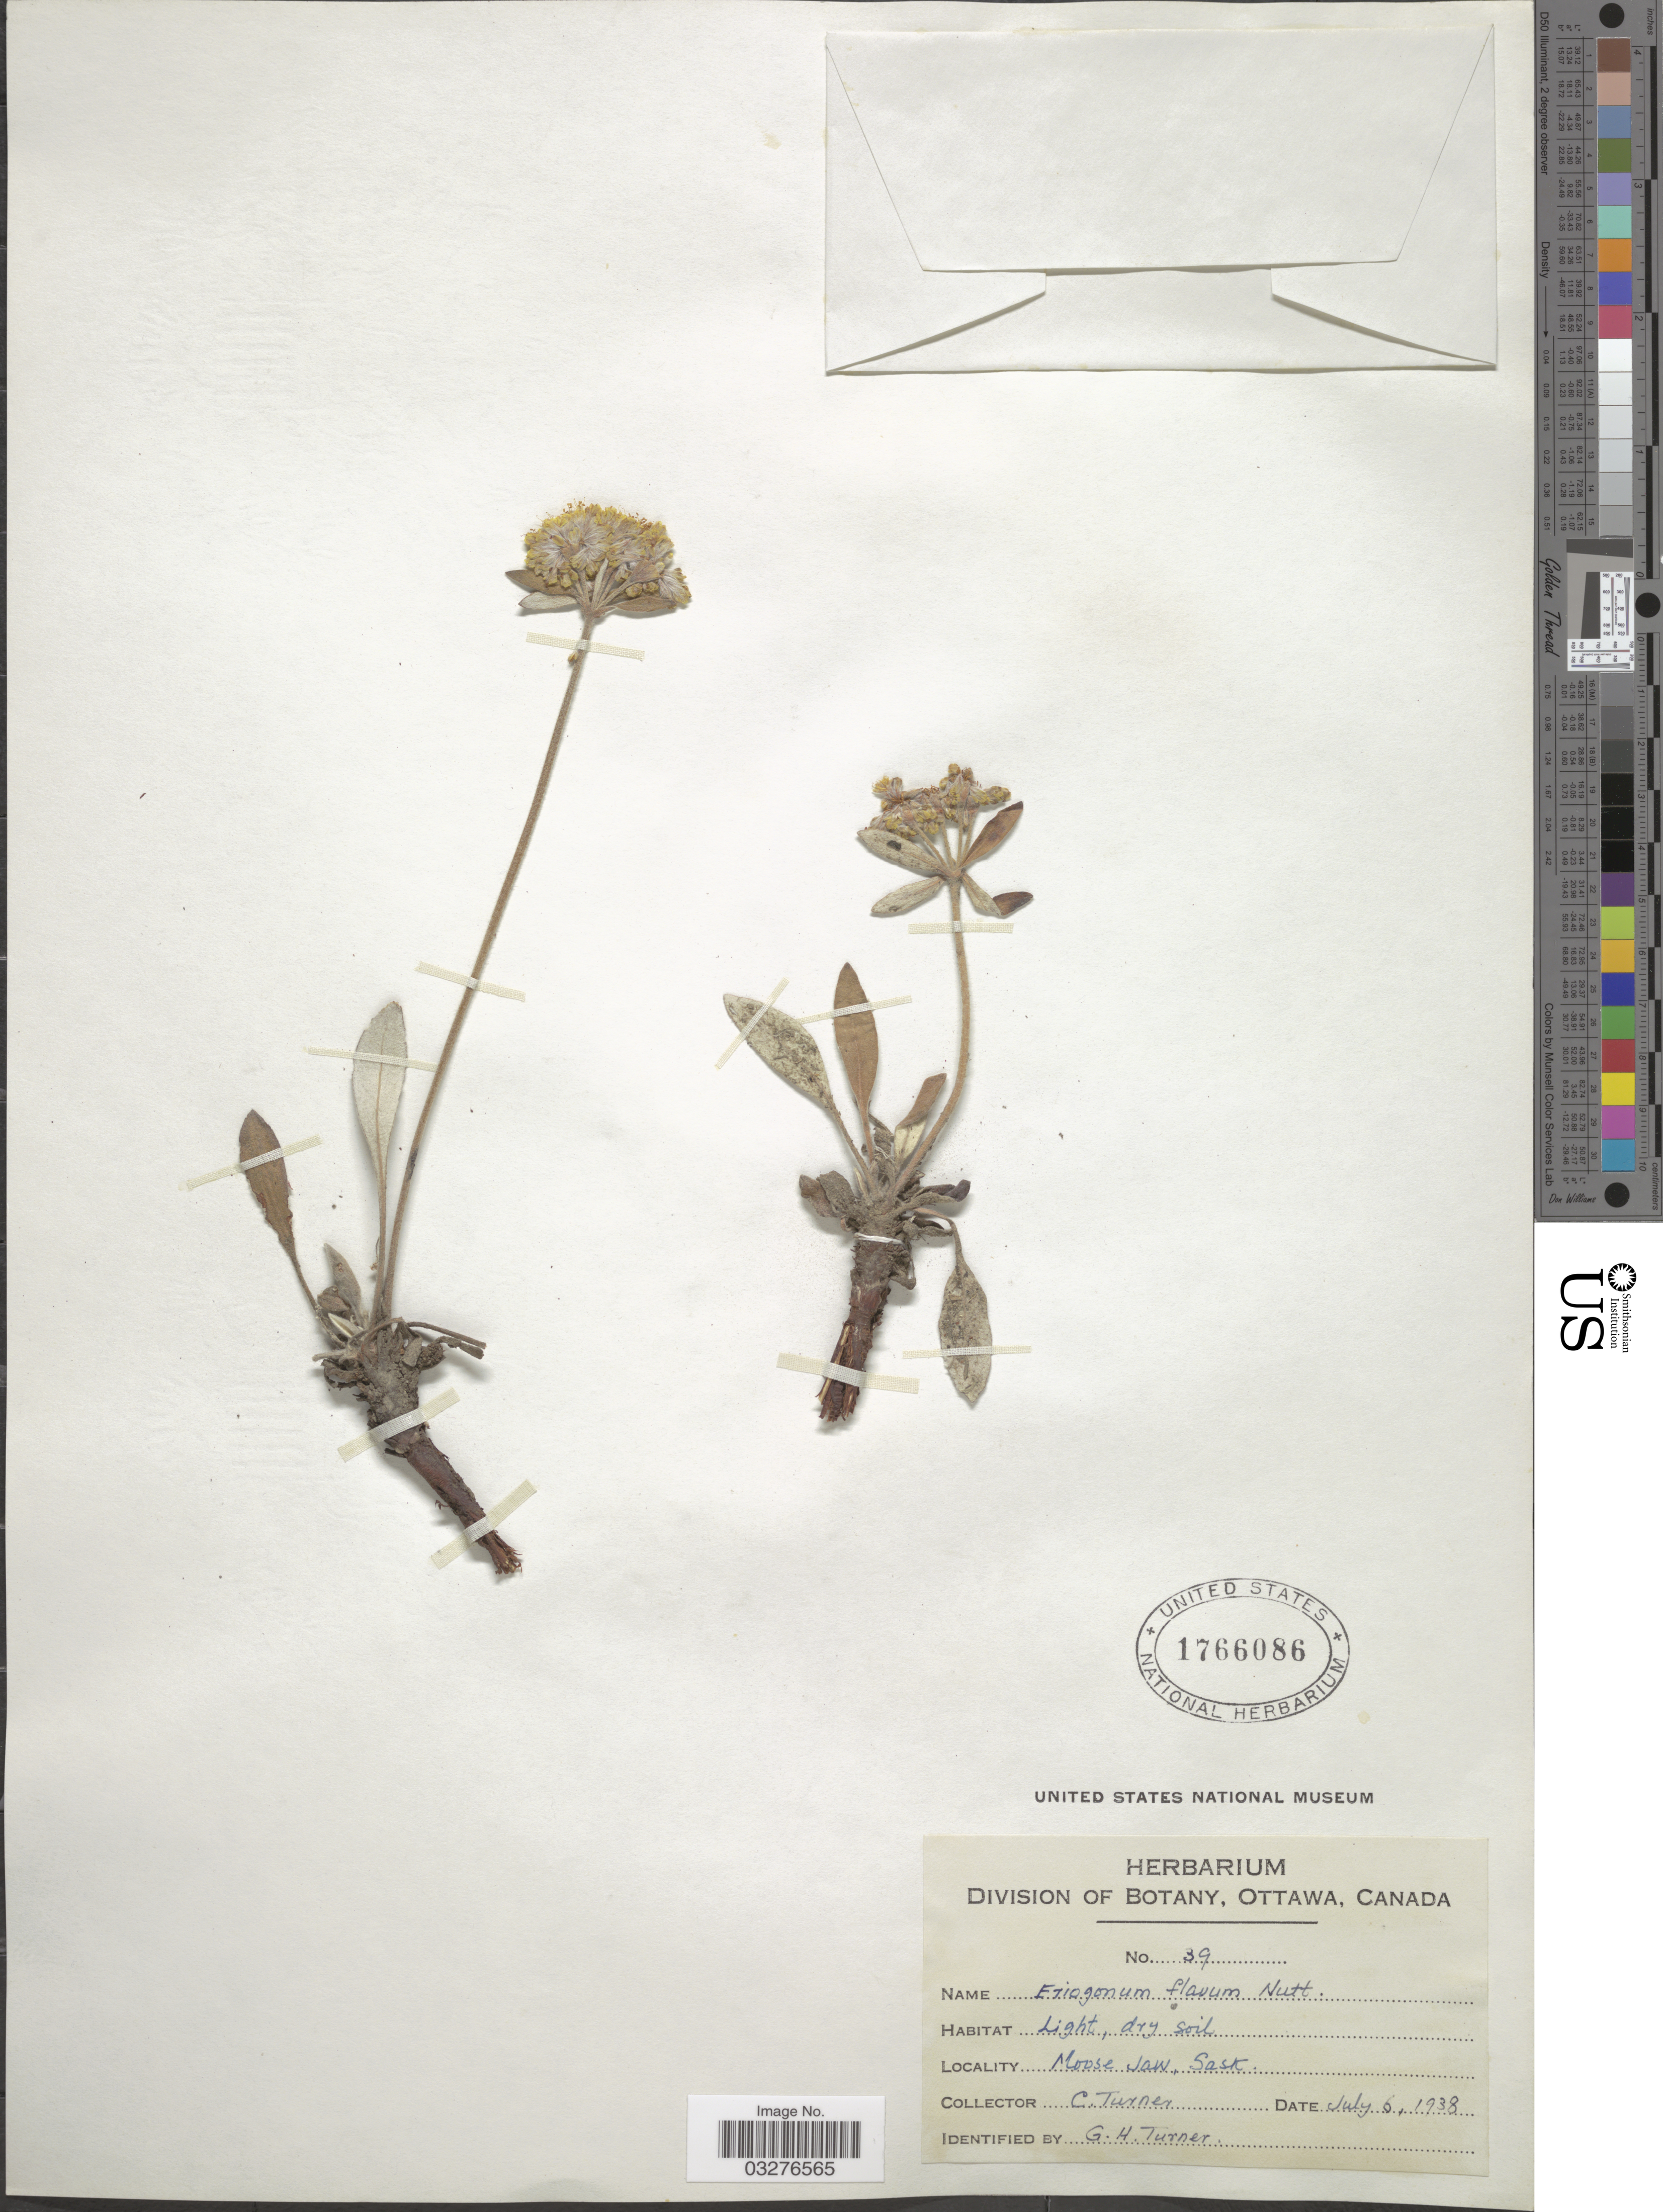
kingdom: Plantae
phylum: Tracheophyta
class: Magnoliopsida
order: Caryophyllales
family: Polygonaceae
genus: Eriogonum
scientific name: Eriogonum flavum var. flavum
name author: Nutt. ex Benth.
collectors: C. E. Turner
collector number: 39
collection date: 1938-07-06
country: Canada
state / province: Saskatchewan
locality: Moose Jaw.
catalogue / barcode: US 1766086